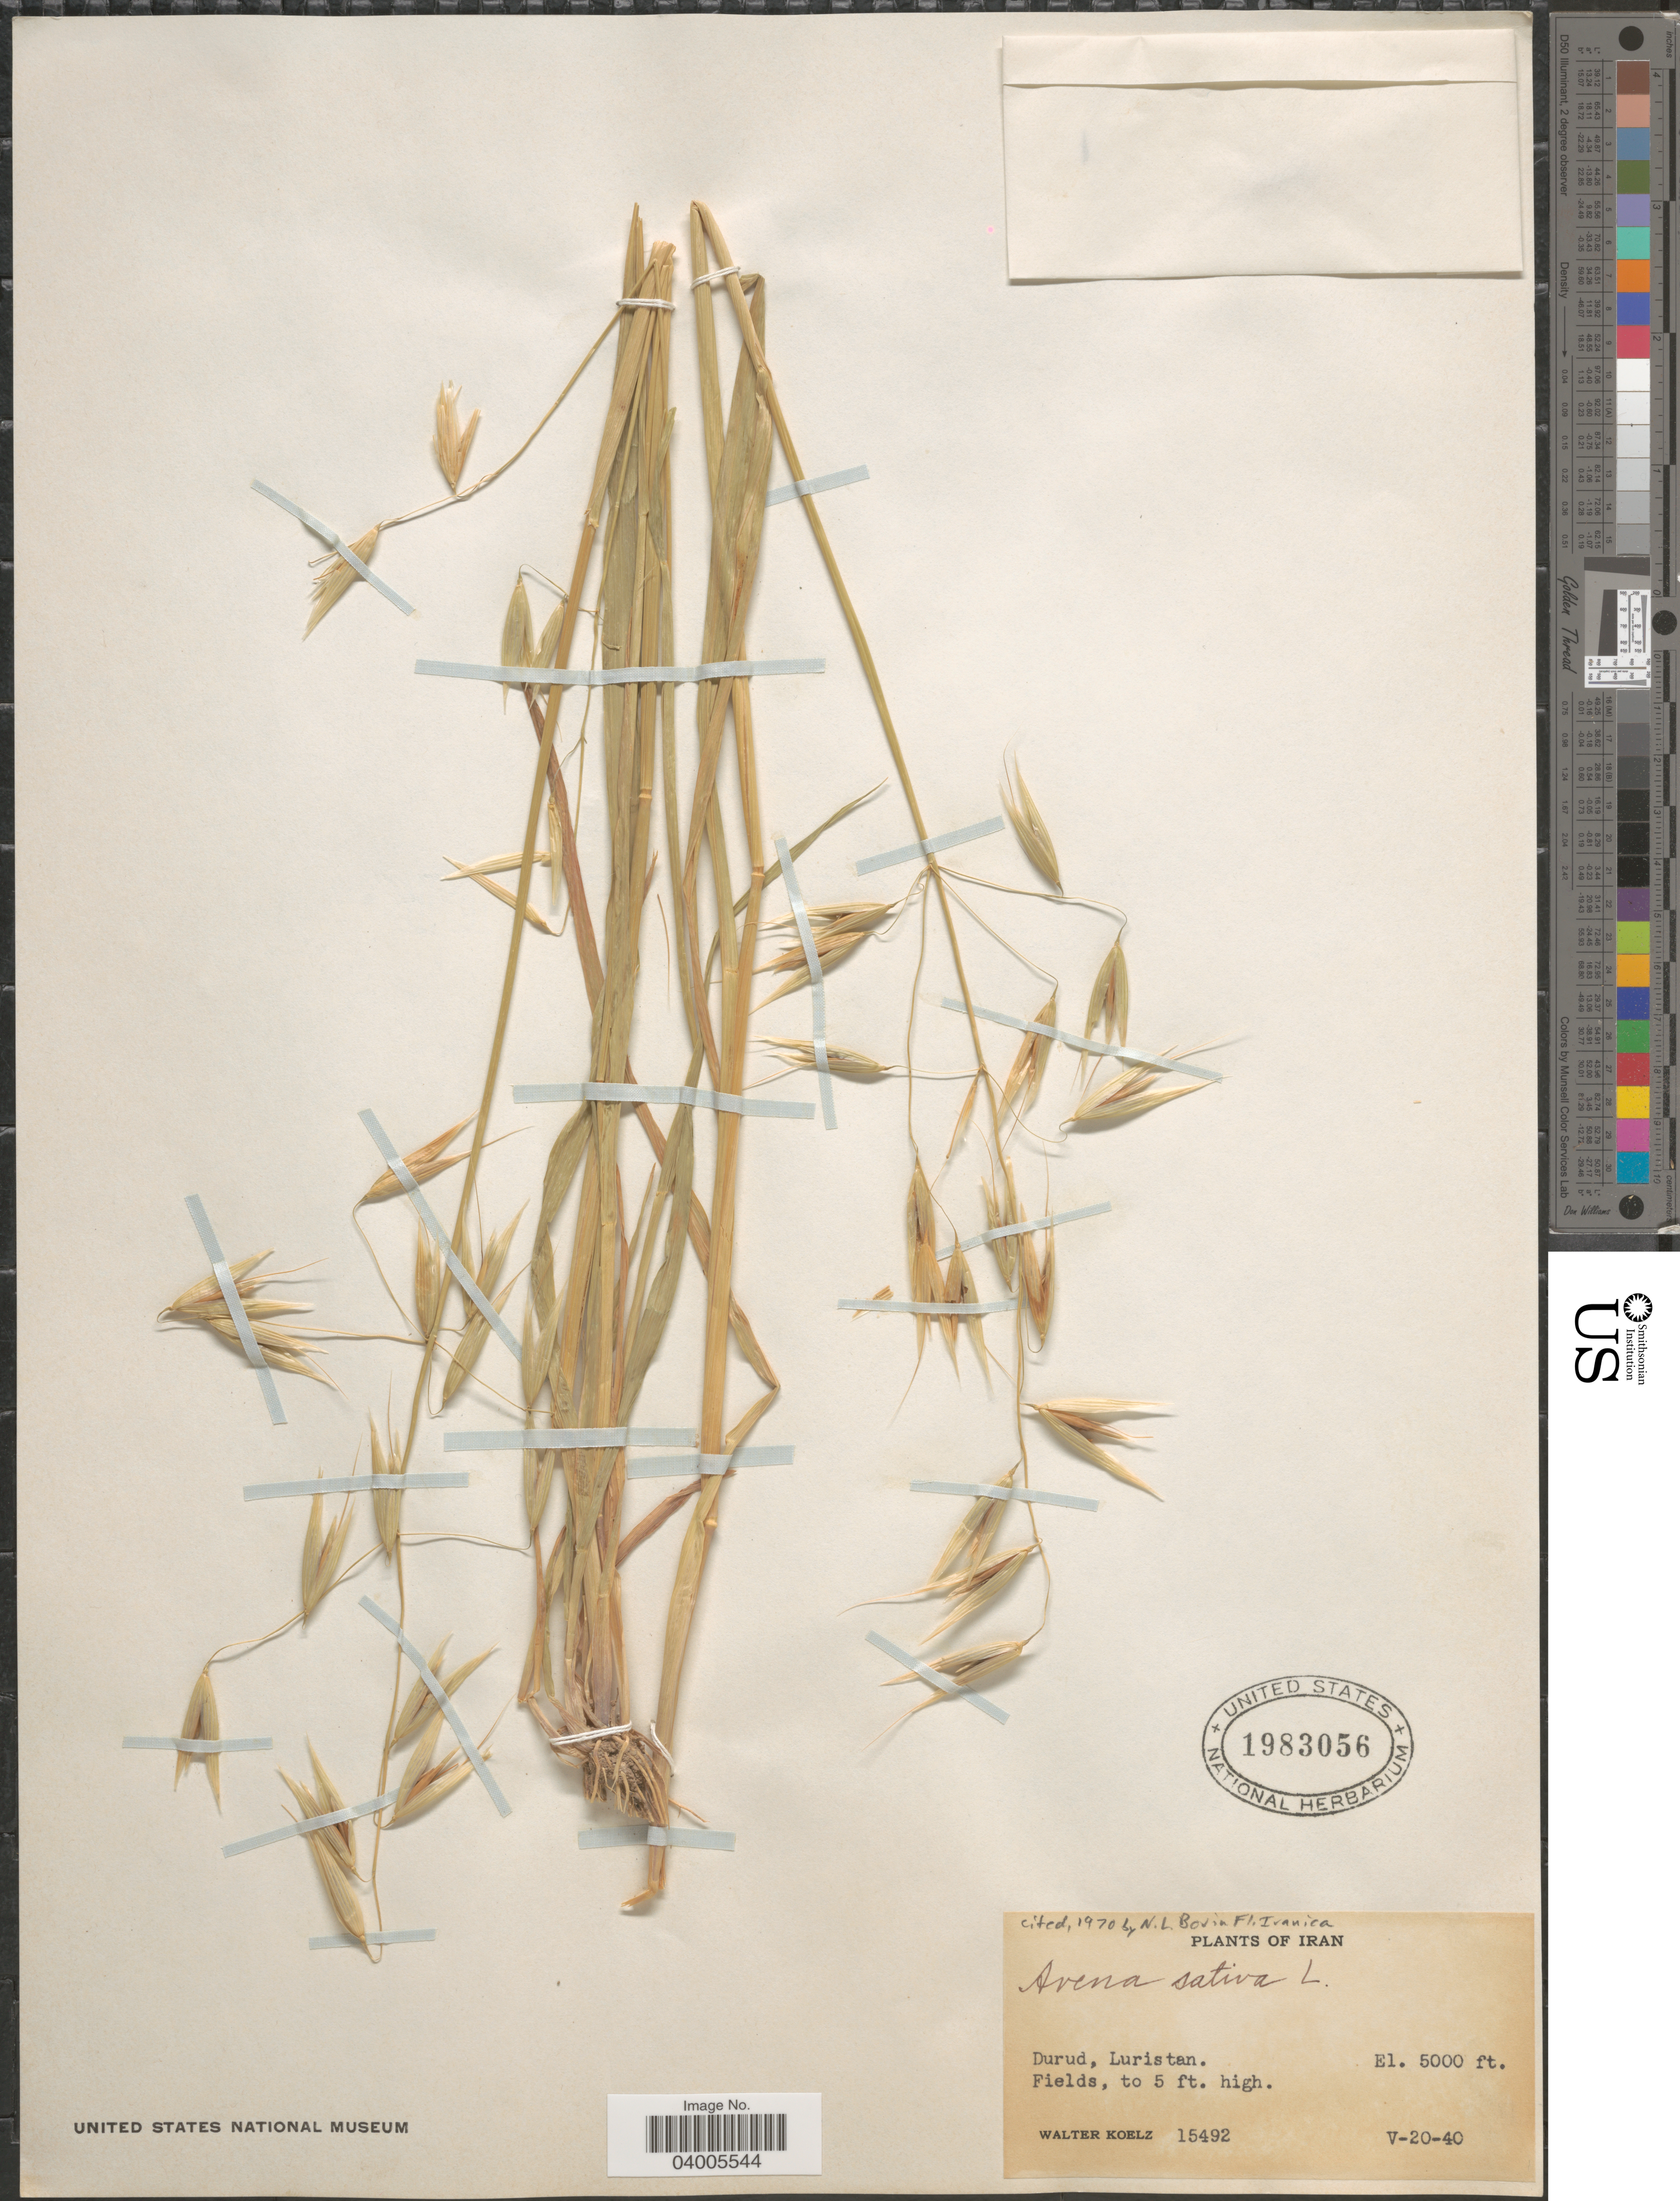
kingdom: Plantae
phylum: Tracheophyta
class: Liliopsida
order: Poales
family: Poaceae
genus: Avena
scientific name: Avena sativa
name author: L.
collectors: W. N. Koelz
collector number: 15492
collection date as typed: Transcribed d/m/y: 20/5/40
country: Iran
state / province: Lorestan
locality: Durud, Luristan.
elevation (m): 1524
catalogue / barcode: US 1983056